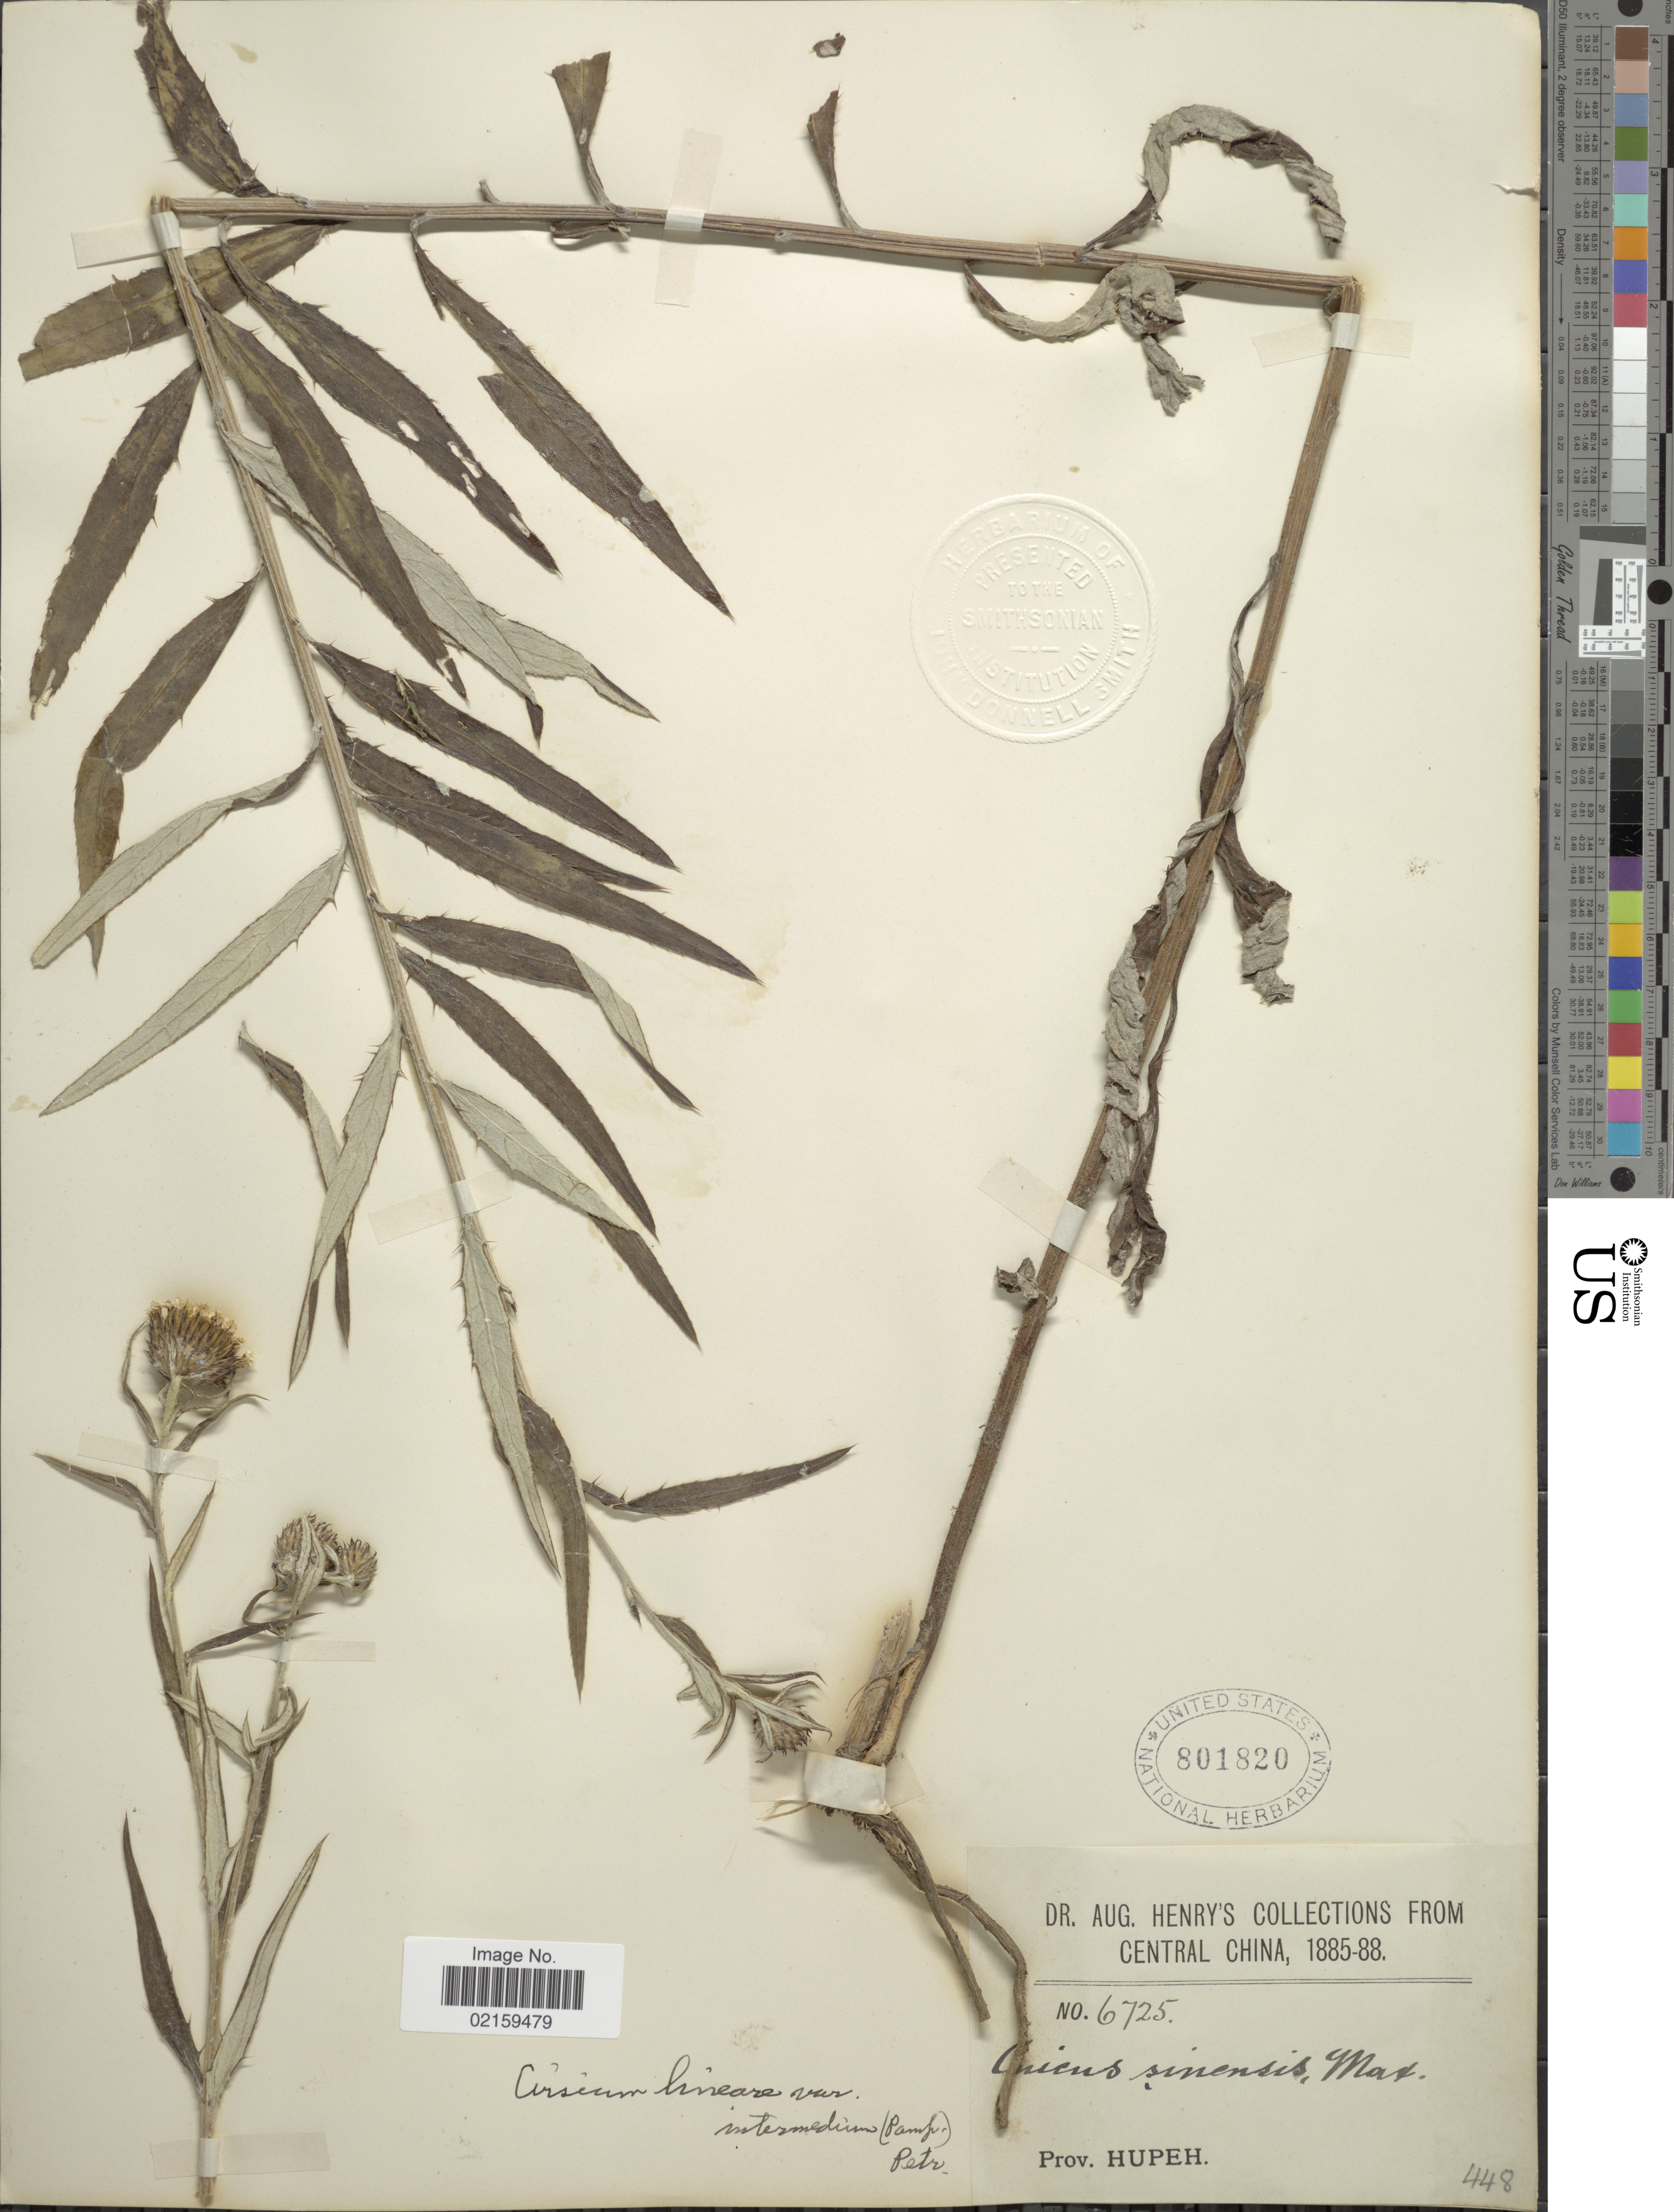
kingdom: Plantae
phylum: Tracheophyta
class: Magnoliopsida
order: Asterales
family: Asteraceae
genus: Cirsium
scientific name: Cirsium lineare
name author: (Thunb.) Sch. Bip.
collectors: A. Henry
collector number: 6725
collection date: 1885/1888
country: China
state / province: Hubei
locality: Central China, Prov. Hupeh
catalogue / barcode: US 801820